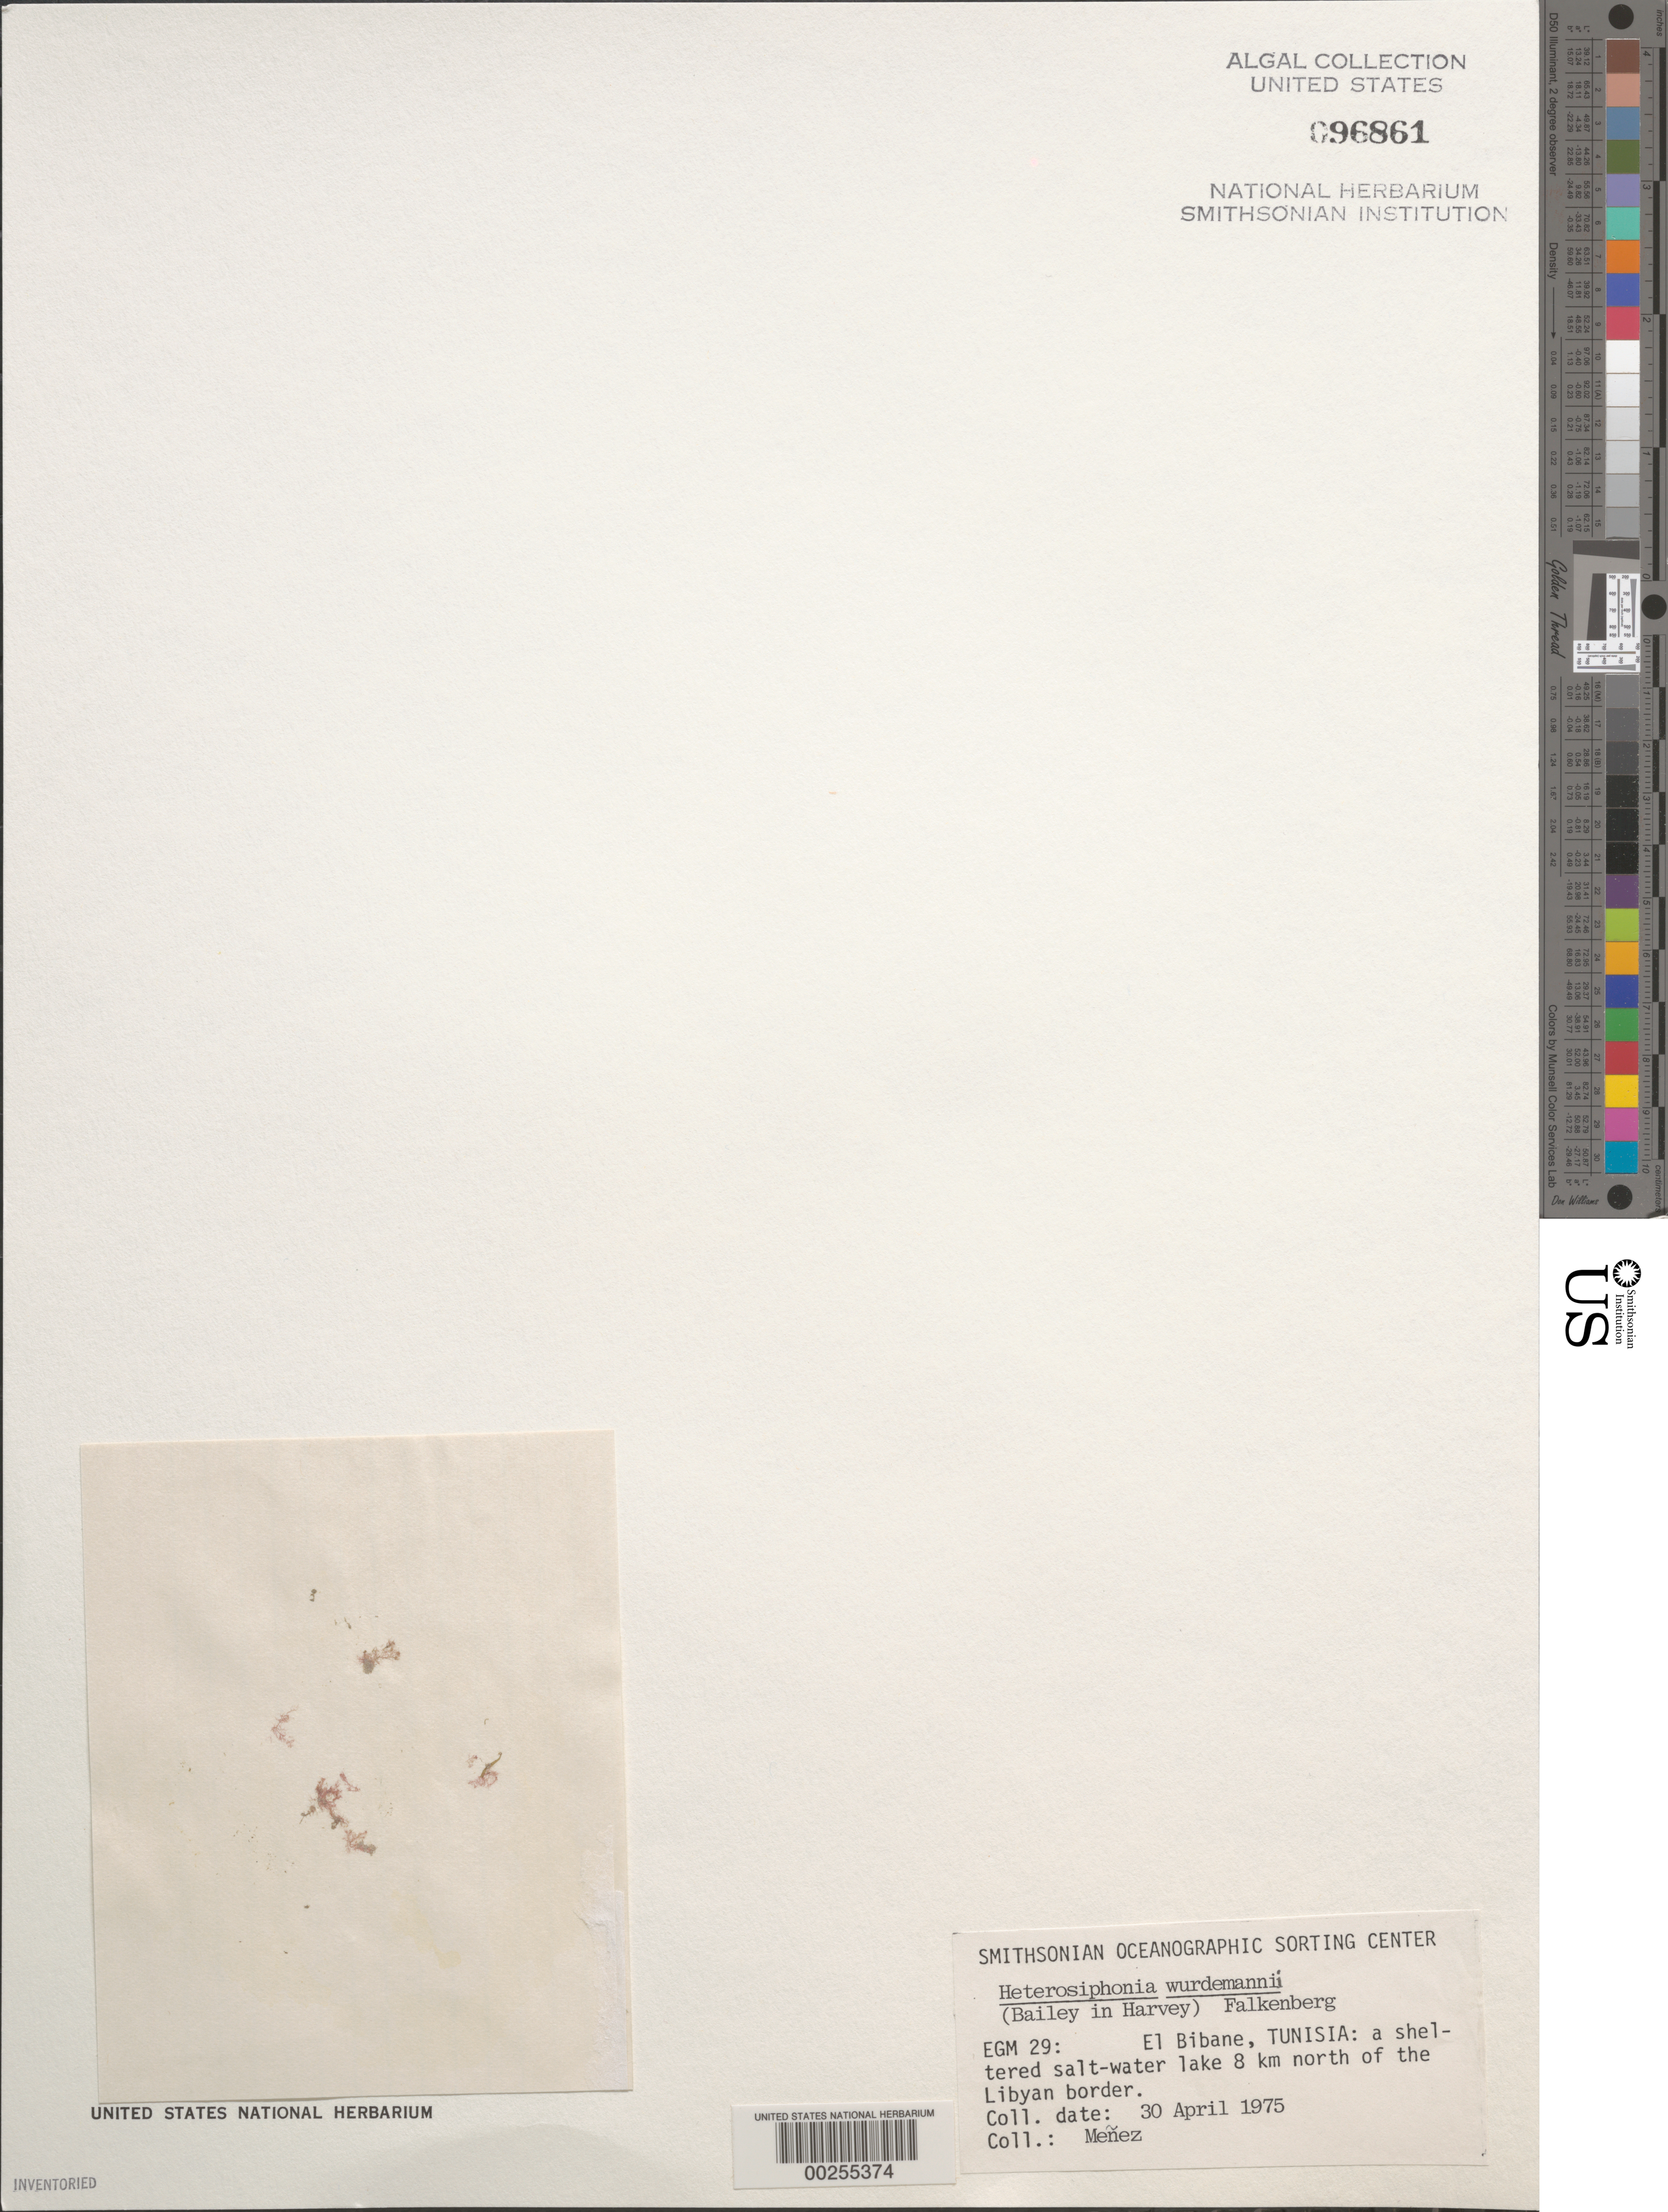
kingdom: Plantae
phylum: Rhodophyta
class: Florideophyceae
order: Ceramiales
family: Dasyaceae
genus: Heterosiphonia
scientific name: Heterosiphonia crispella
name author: (C. Agardh) M.J. Wynne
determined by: Algae name updating Project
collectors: Meñez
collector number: EGM 29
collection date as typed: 30 Apr 1975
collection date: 1975-04-30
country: Tunisia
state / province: Medenine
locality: El bibane, eight km north of libyan border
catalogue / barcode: US 96861